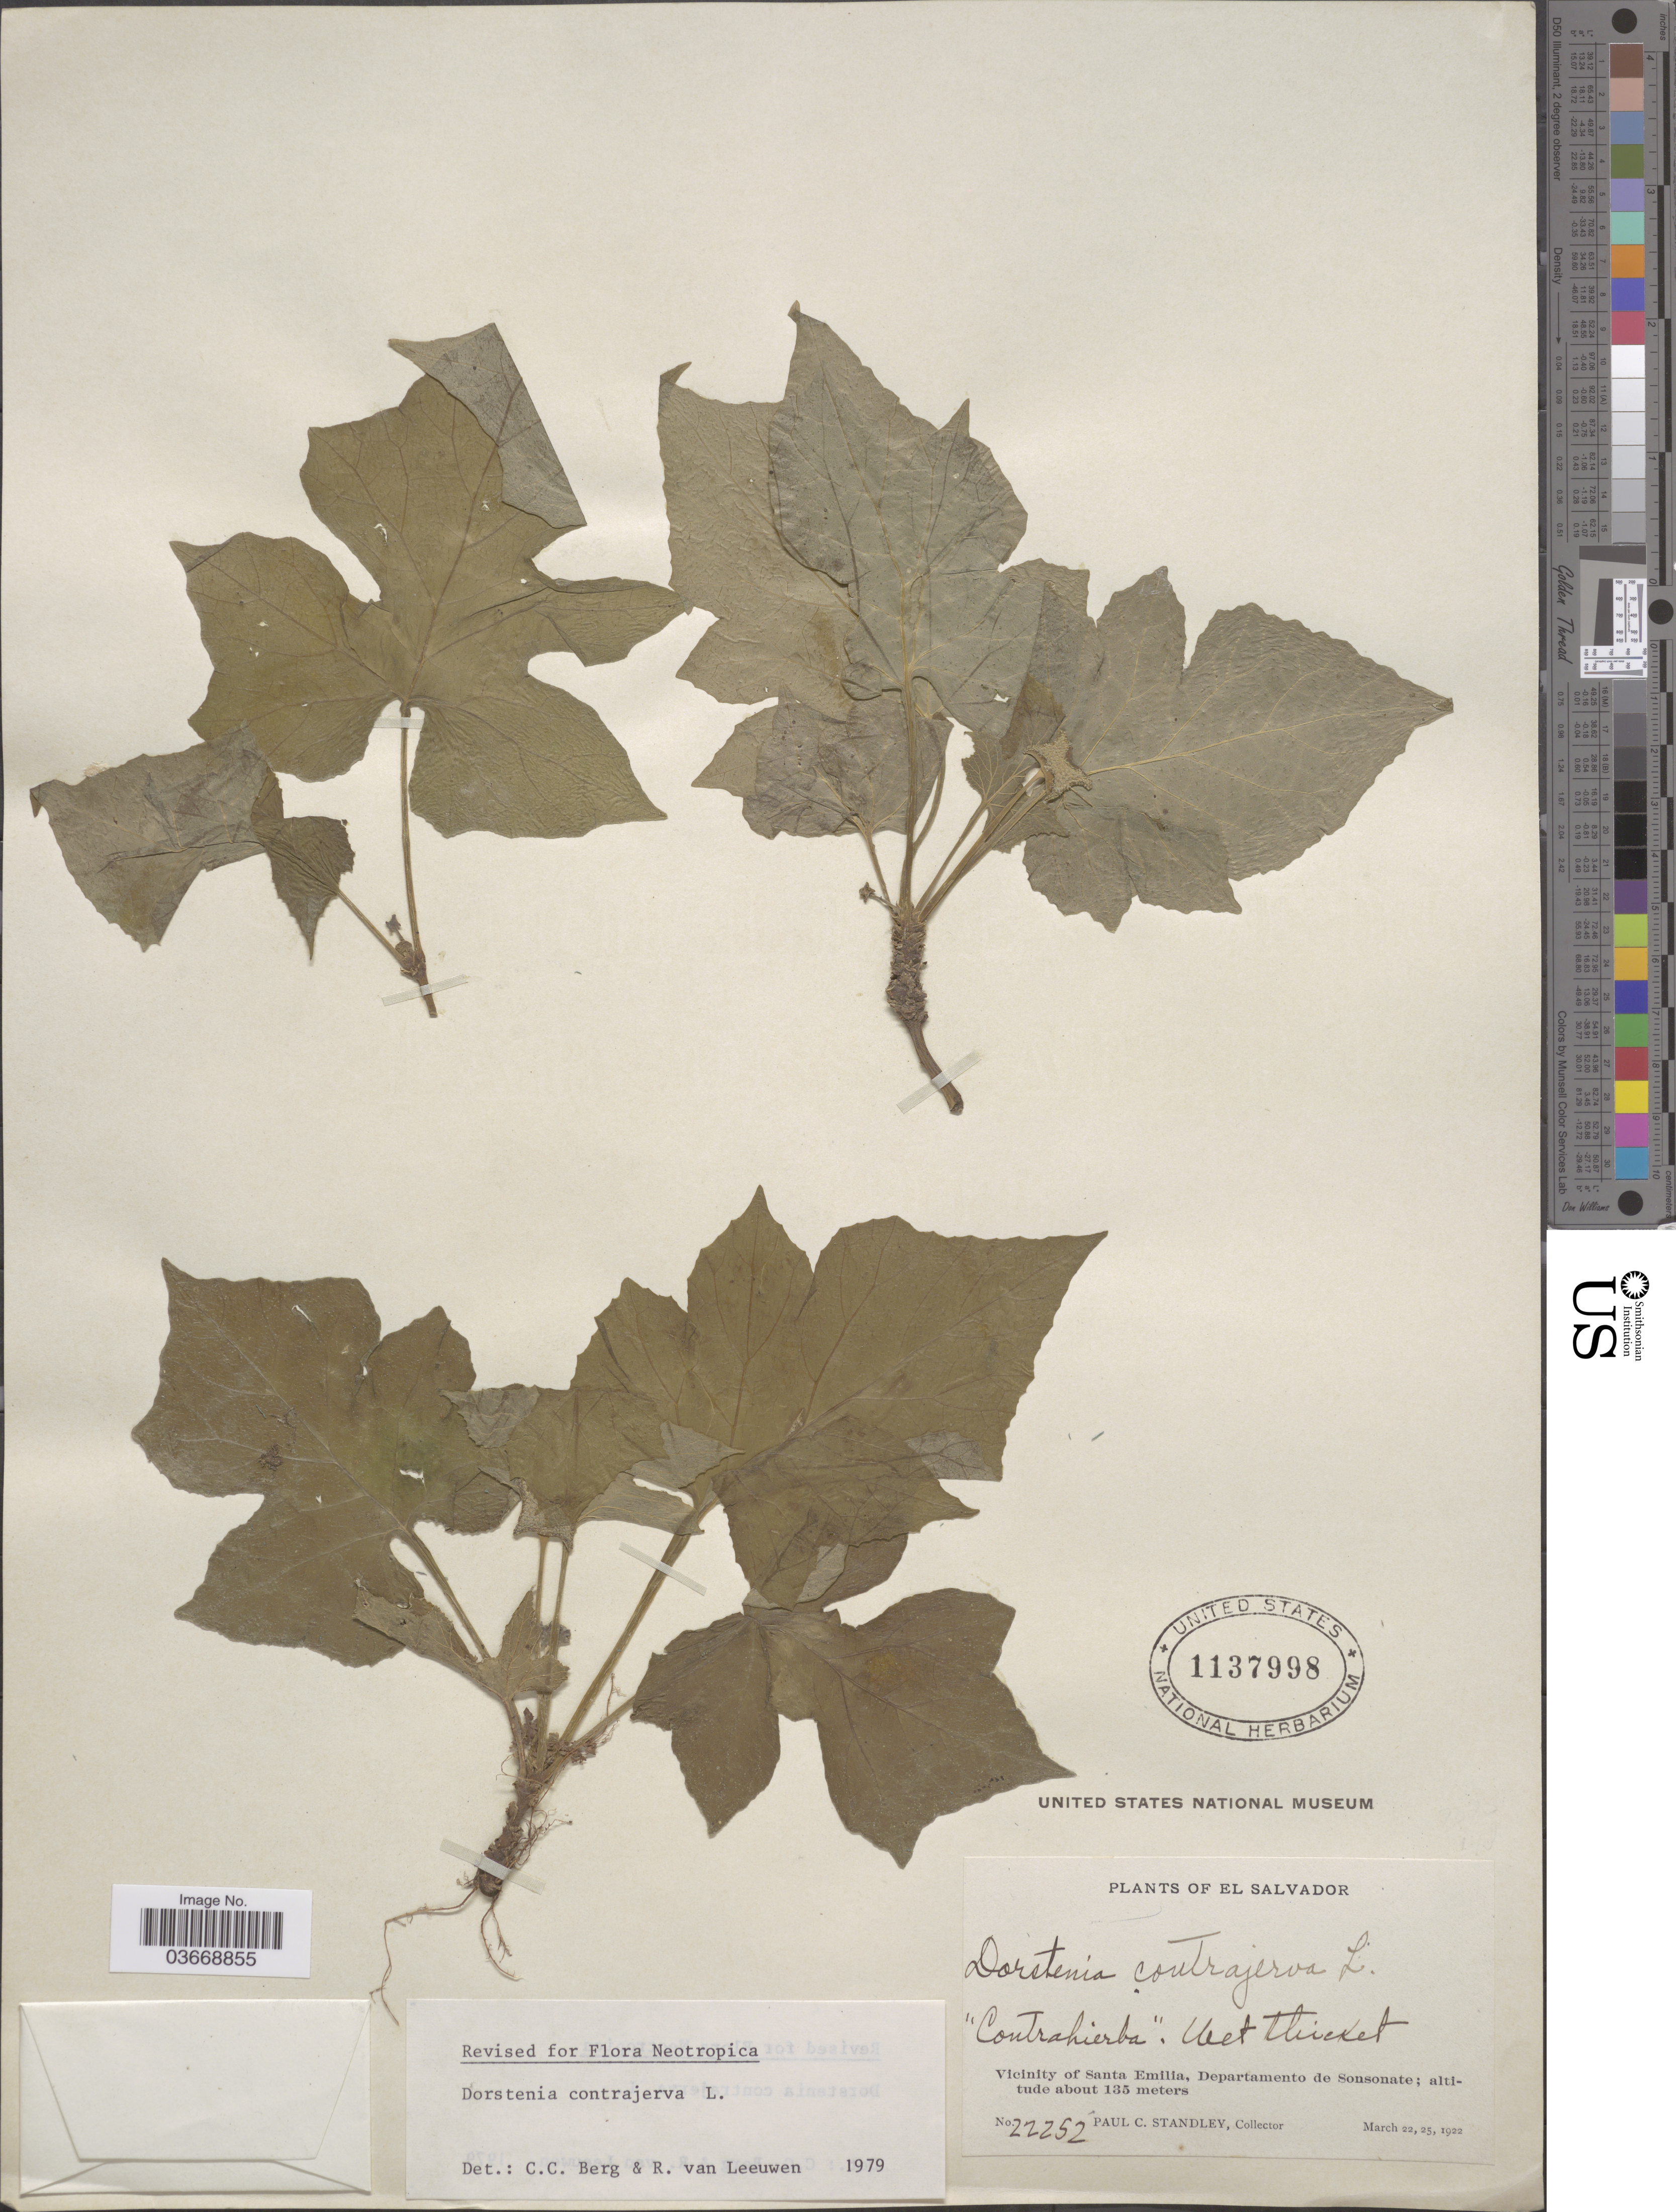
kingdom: Plantae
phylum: Tracheophyta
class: Magnoliopsida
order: Rosales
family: Moraceae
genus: Dorstenia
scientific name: Dorstenia contrajerva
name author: L.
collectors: P. C. Standley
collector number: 22252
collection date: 1922-03-22/1922-03-25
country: El Salvador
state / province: Sonsonate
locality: Vicinity of Santa Emilia, Departamento de Sonsonate.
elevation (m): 135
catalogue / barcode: US 1137998